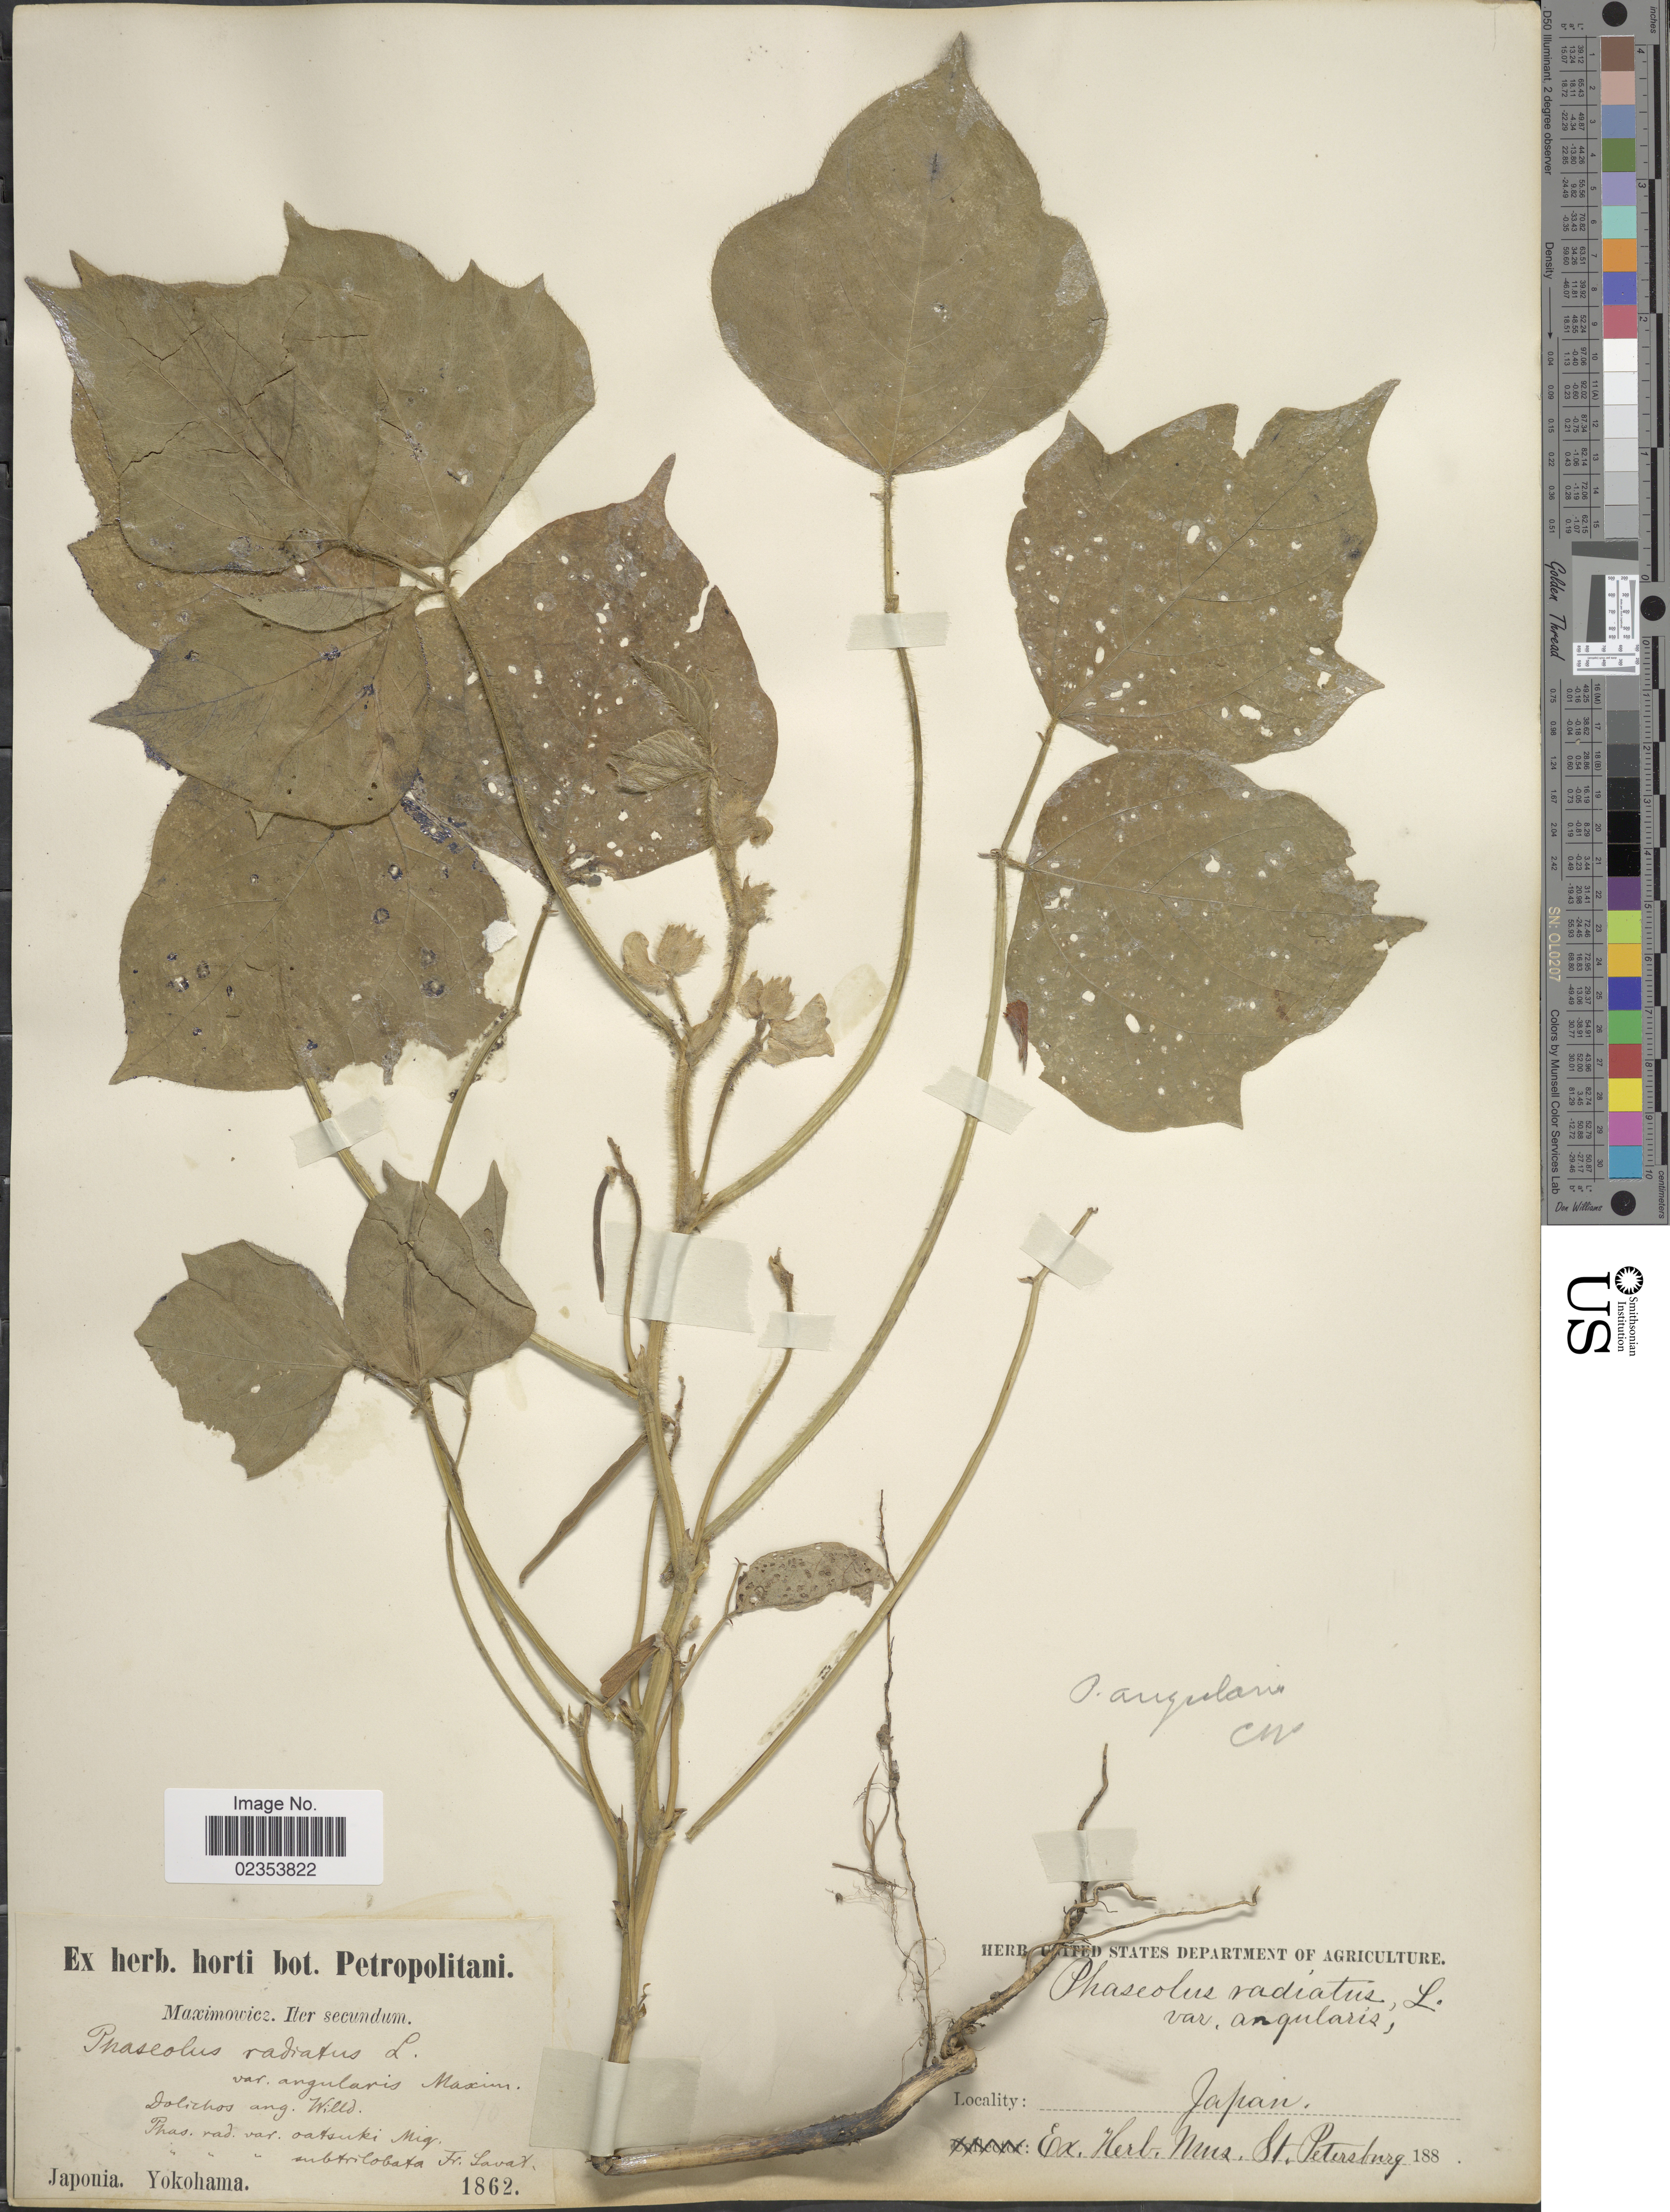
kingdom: Plantae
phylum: Tracheophyta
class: Magnoliopsida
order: Fabales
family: Fabaceae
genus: Vigna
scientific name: Vigna angularis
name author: (Willd.) Ohwi & H. Ohashi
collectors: Maximowicz, --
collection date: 1862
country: Japan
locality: Yokohama.